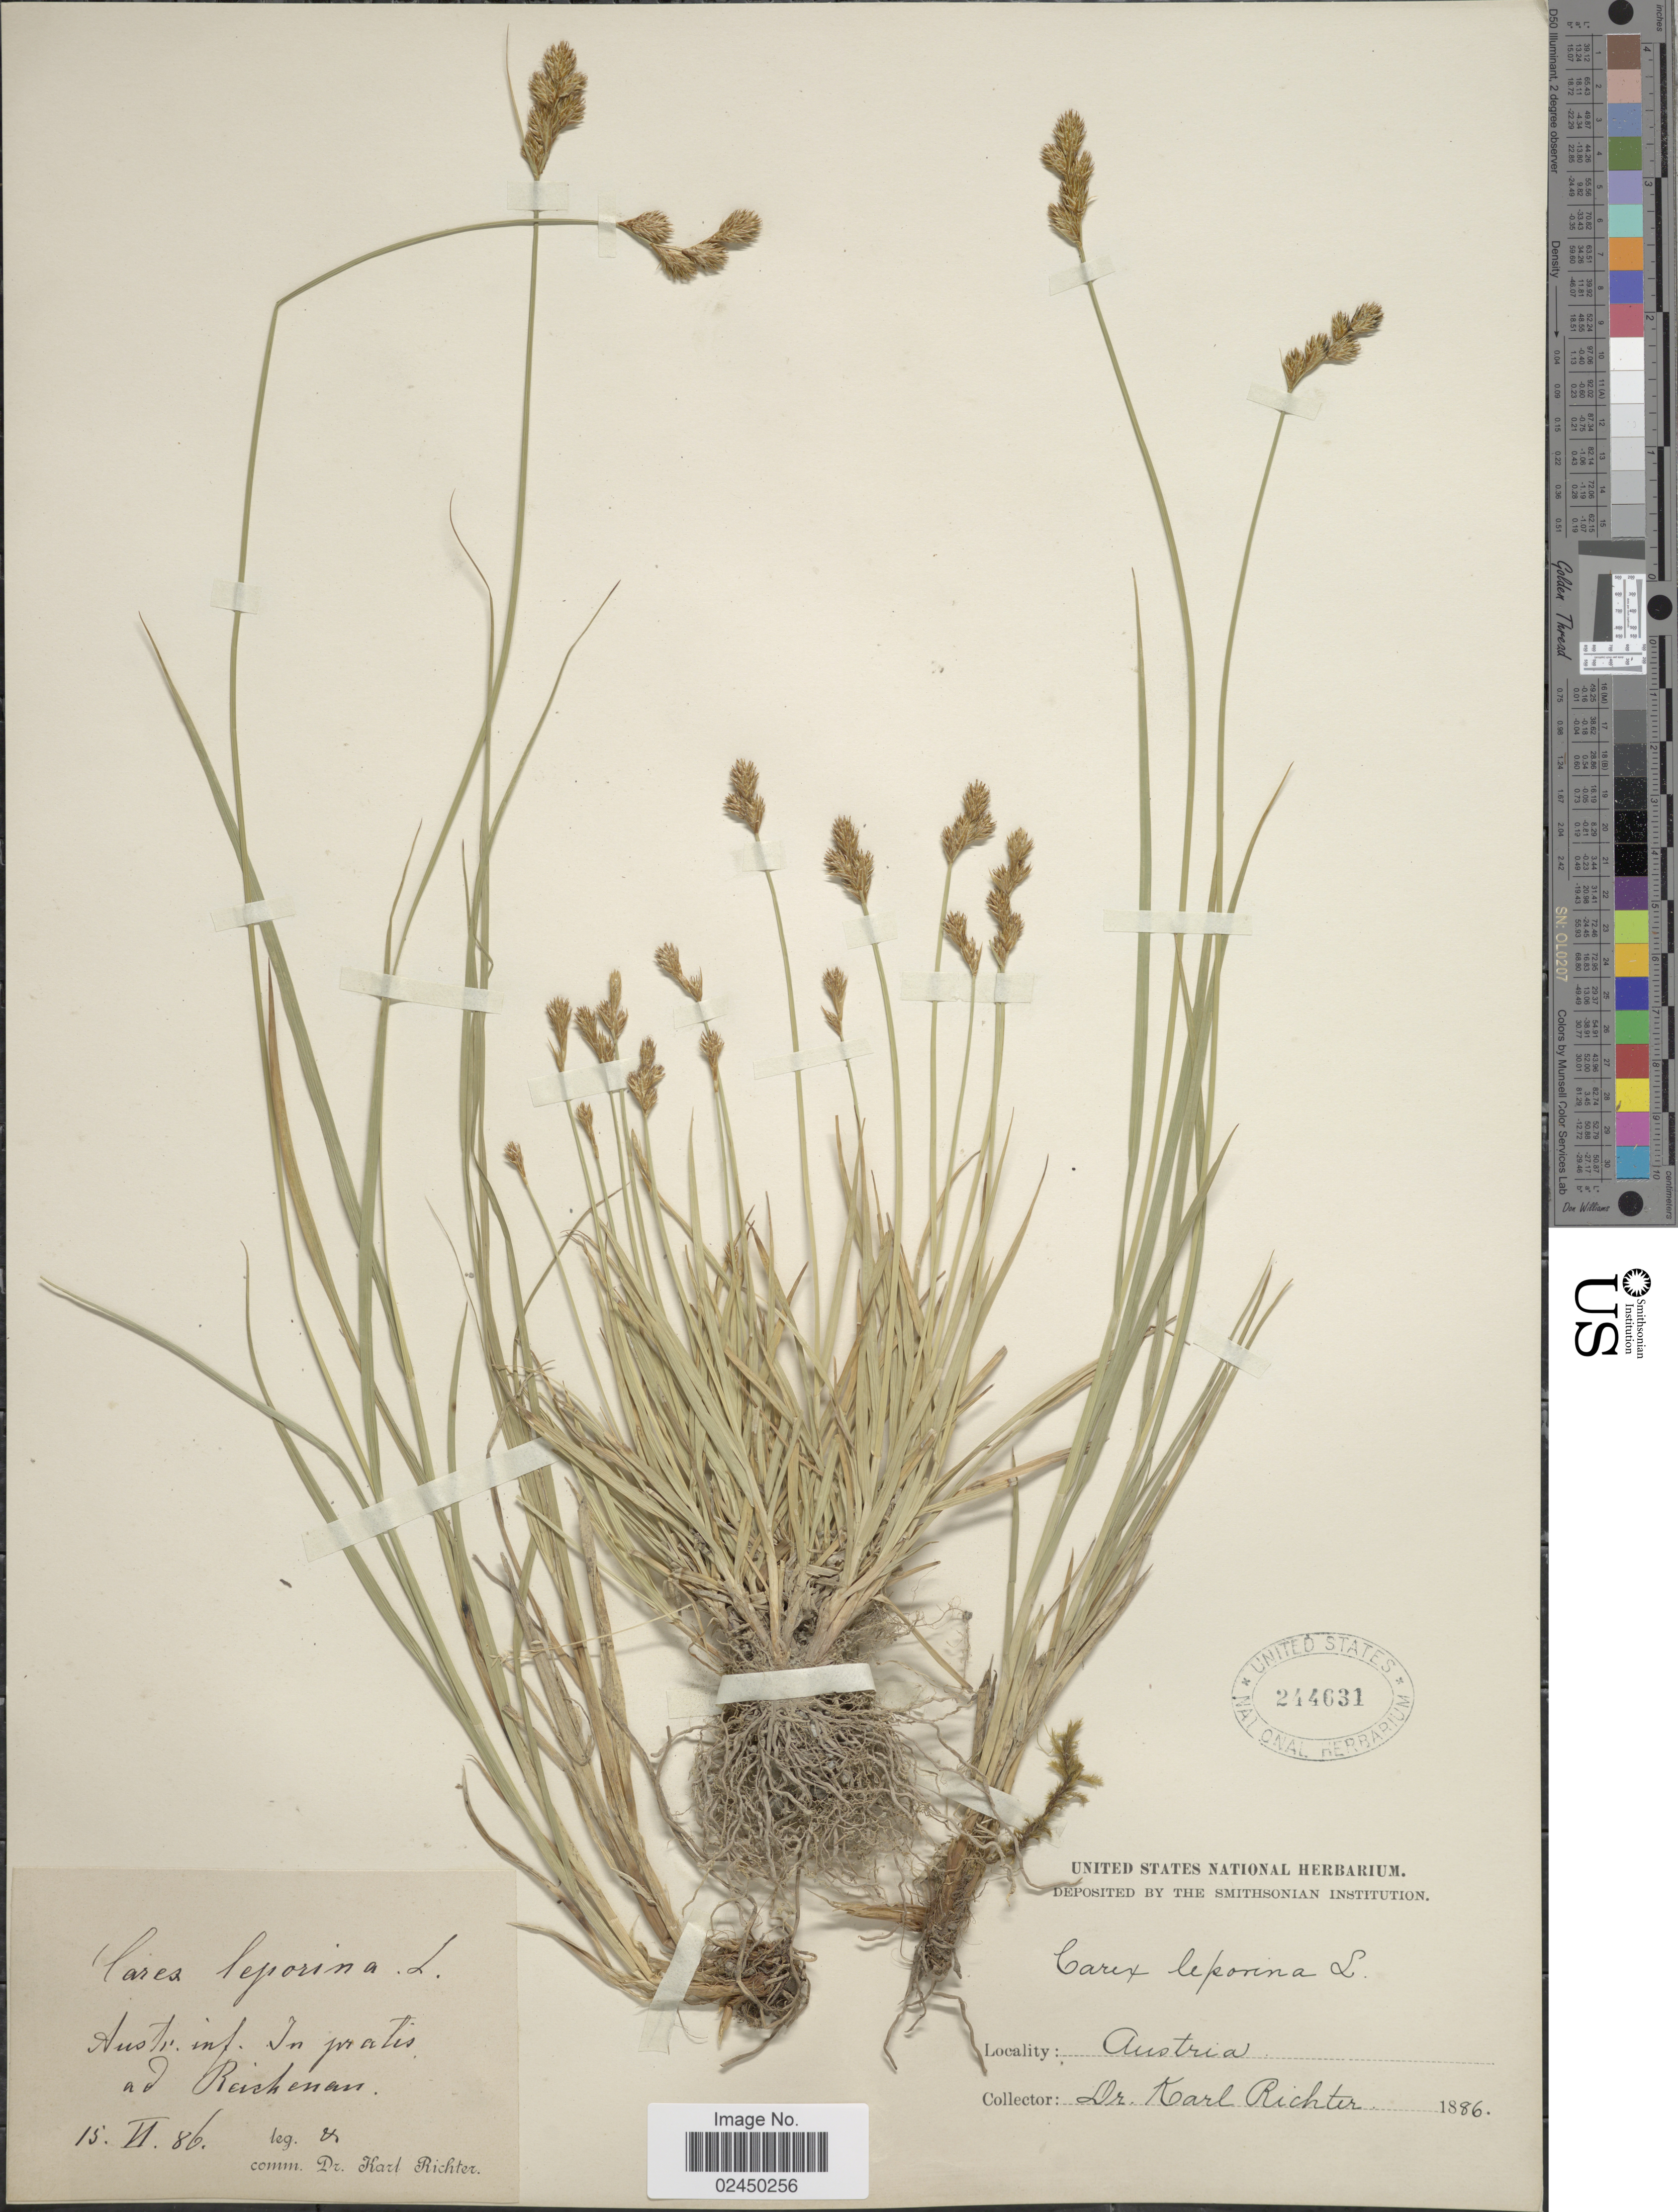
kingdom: Plantae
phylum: Tracheophyta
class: Liliopsida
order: Poales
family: Cyperaceae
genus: Carex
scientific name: Carex leporina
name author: L.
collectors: K. Richter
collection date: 1886-06-15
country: Austria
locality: Austr inf. In pratis ad Reichenau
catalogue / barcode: US 244631